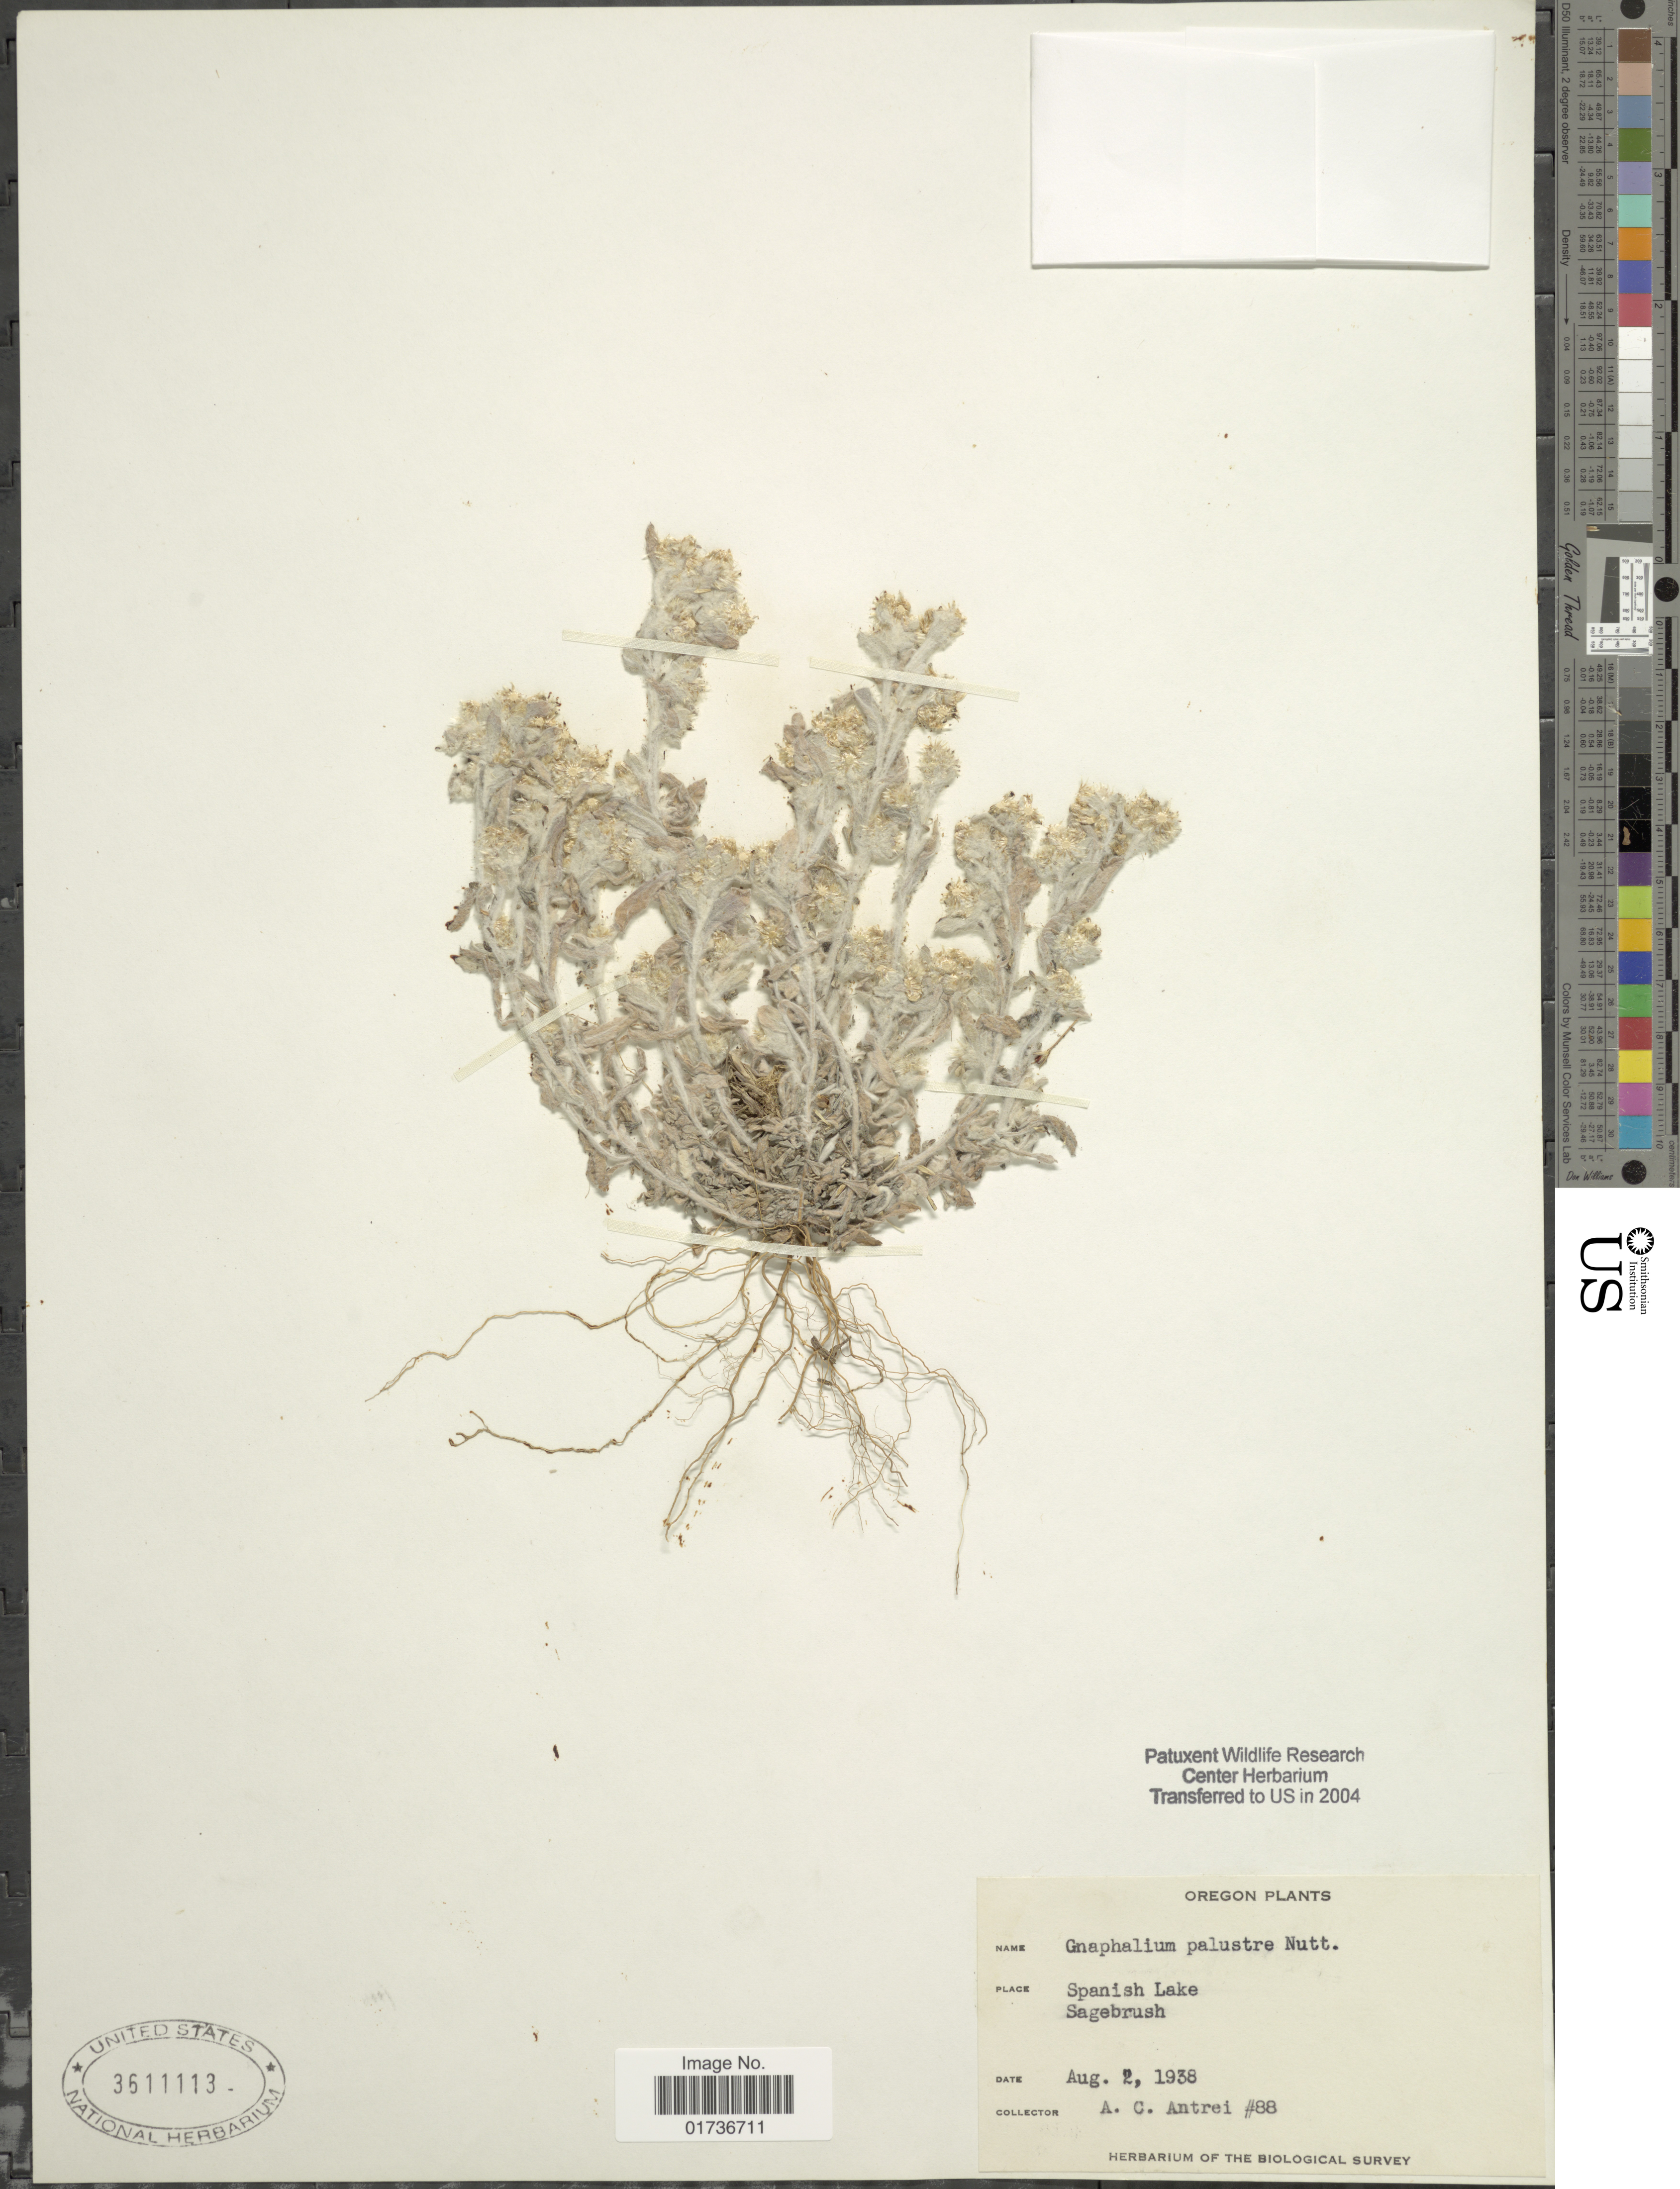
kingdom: Plantae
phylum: Tracheophyta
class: Magnoliopsida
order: Asterales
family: Asteraceae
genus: Gnaphalium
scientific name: Gnaphalium palustre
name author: Nutt.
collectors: A. Antrei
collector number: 88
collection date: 1938-08-02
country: United States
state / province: Oregon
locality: Spanish Lake, Sagebrush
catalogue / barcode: US 3611113